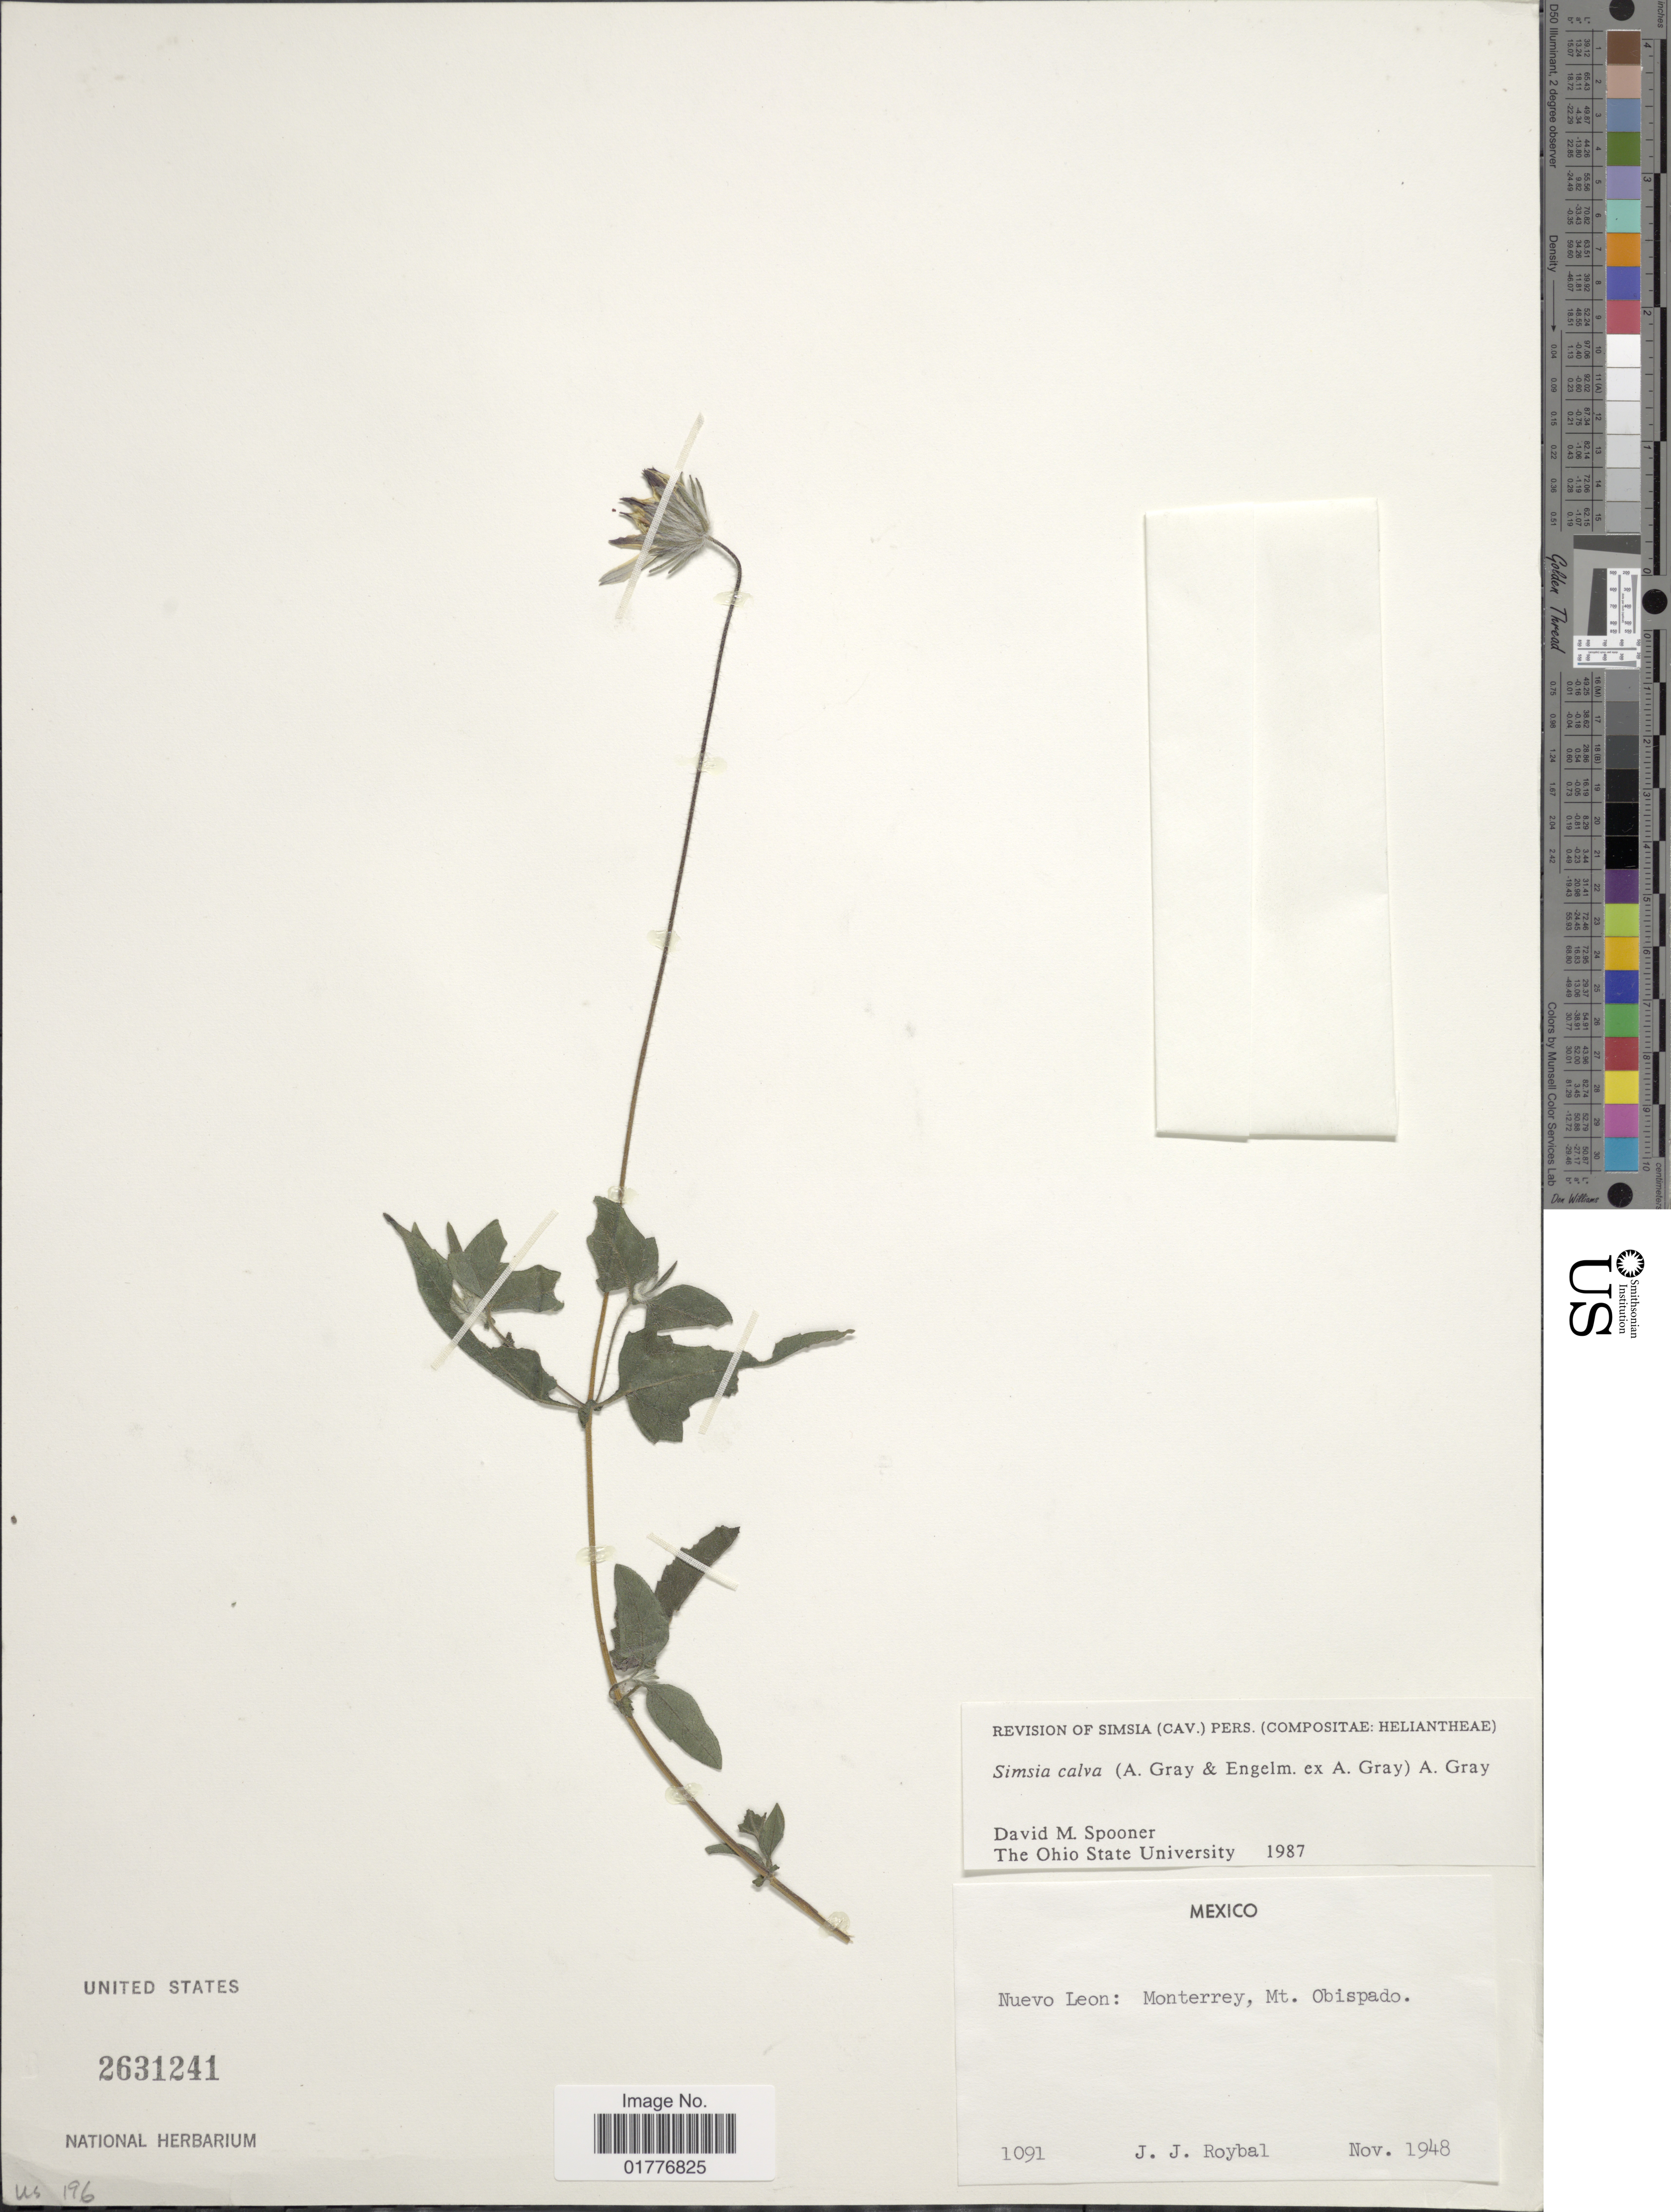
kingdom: Plantae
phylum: Tracheophyta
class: Magnoliopsida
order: Asterales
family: Asteraceae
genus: Simsia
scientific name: Simsia calva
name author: A. Gray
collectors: J. J. Roybal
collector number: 1091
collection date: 1948-11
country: Mexico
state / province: Nuevo León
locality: Monterrey. Mt. Obispado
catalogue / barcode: US 2631241